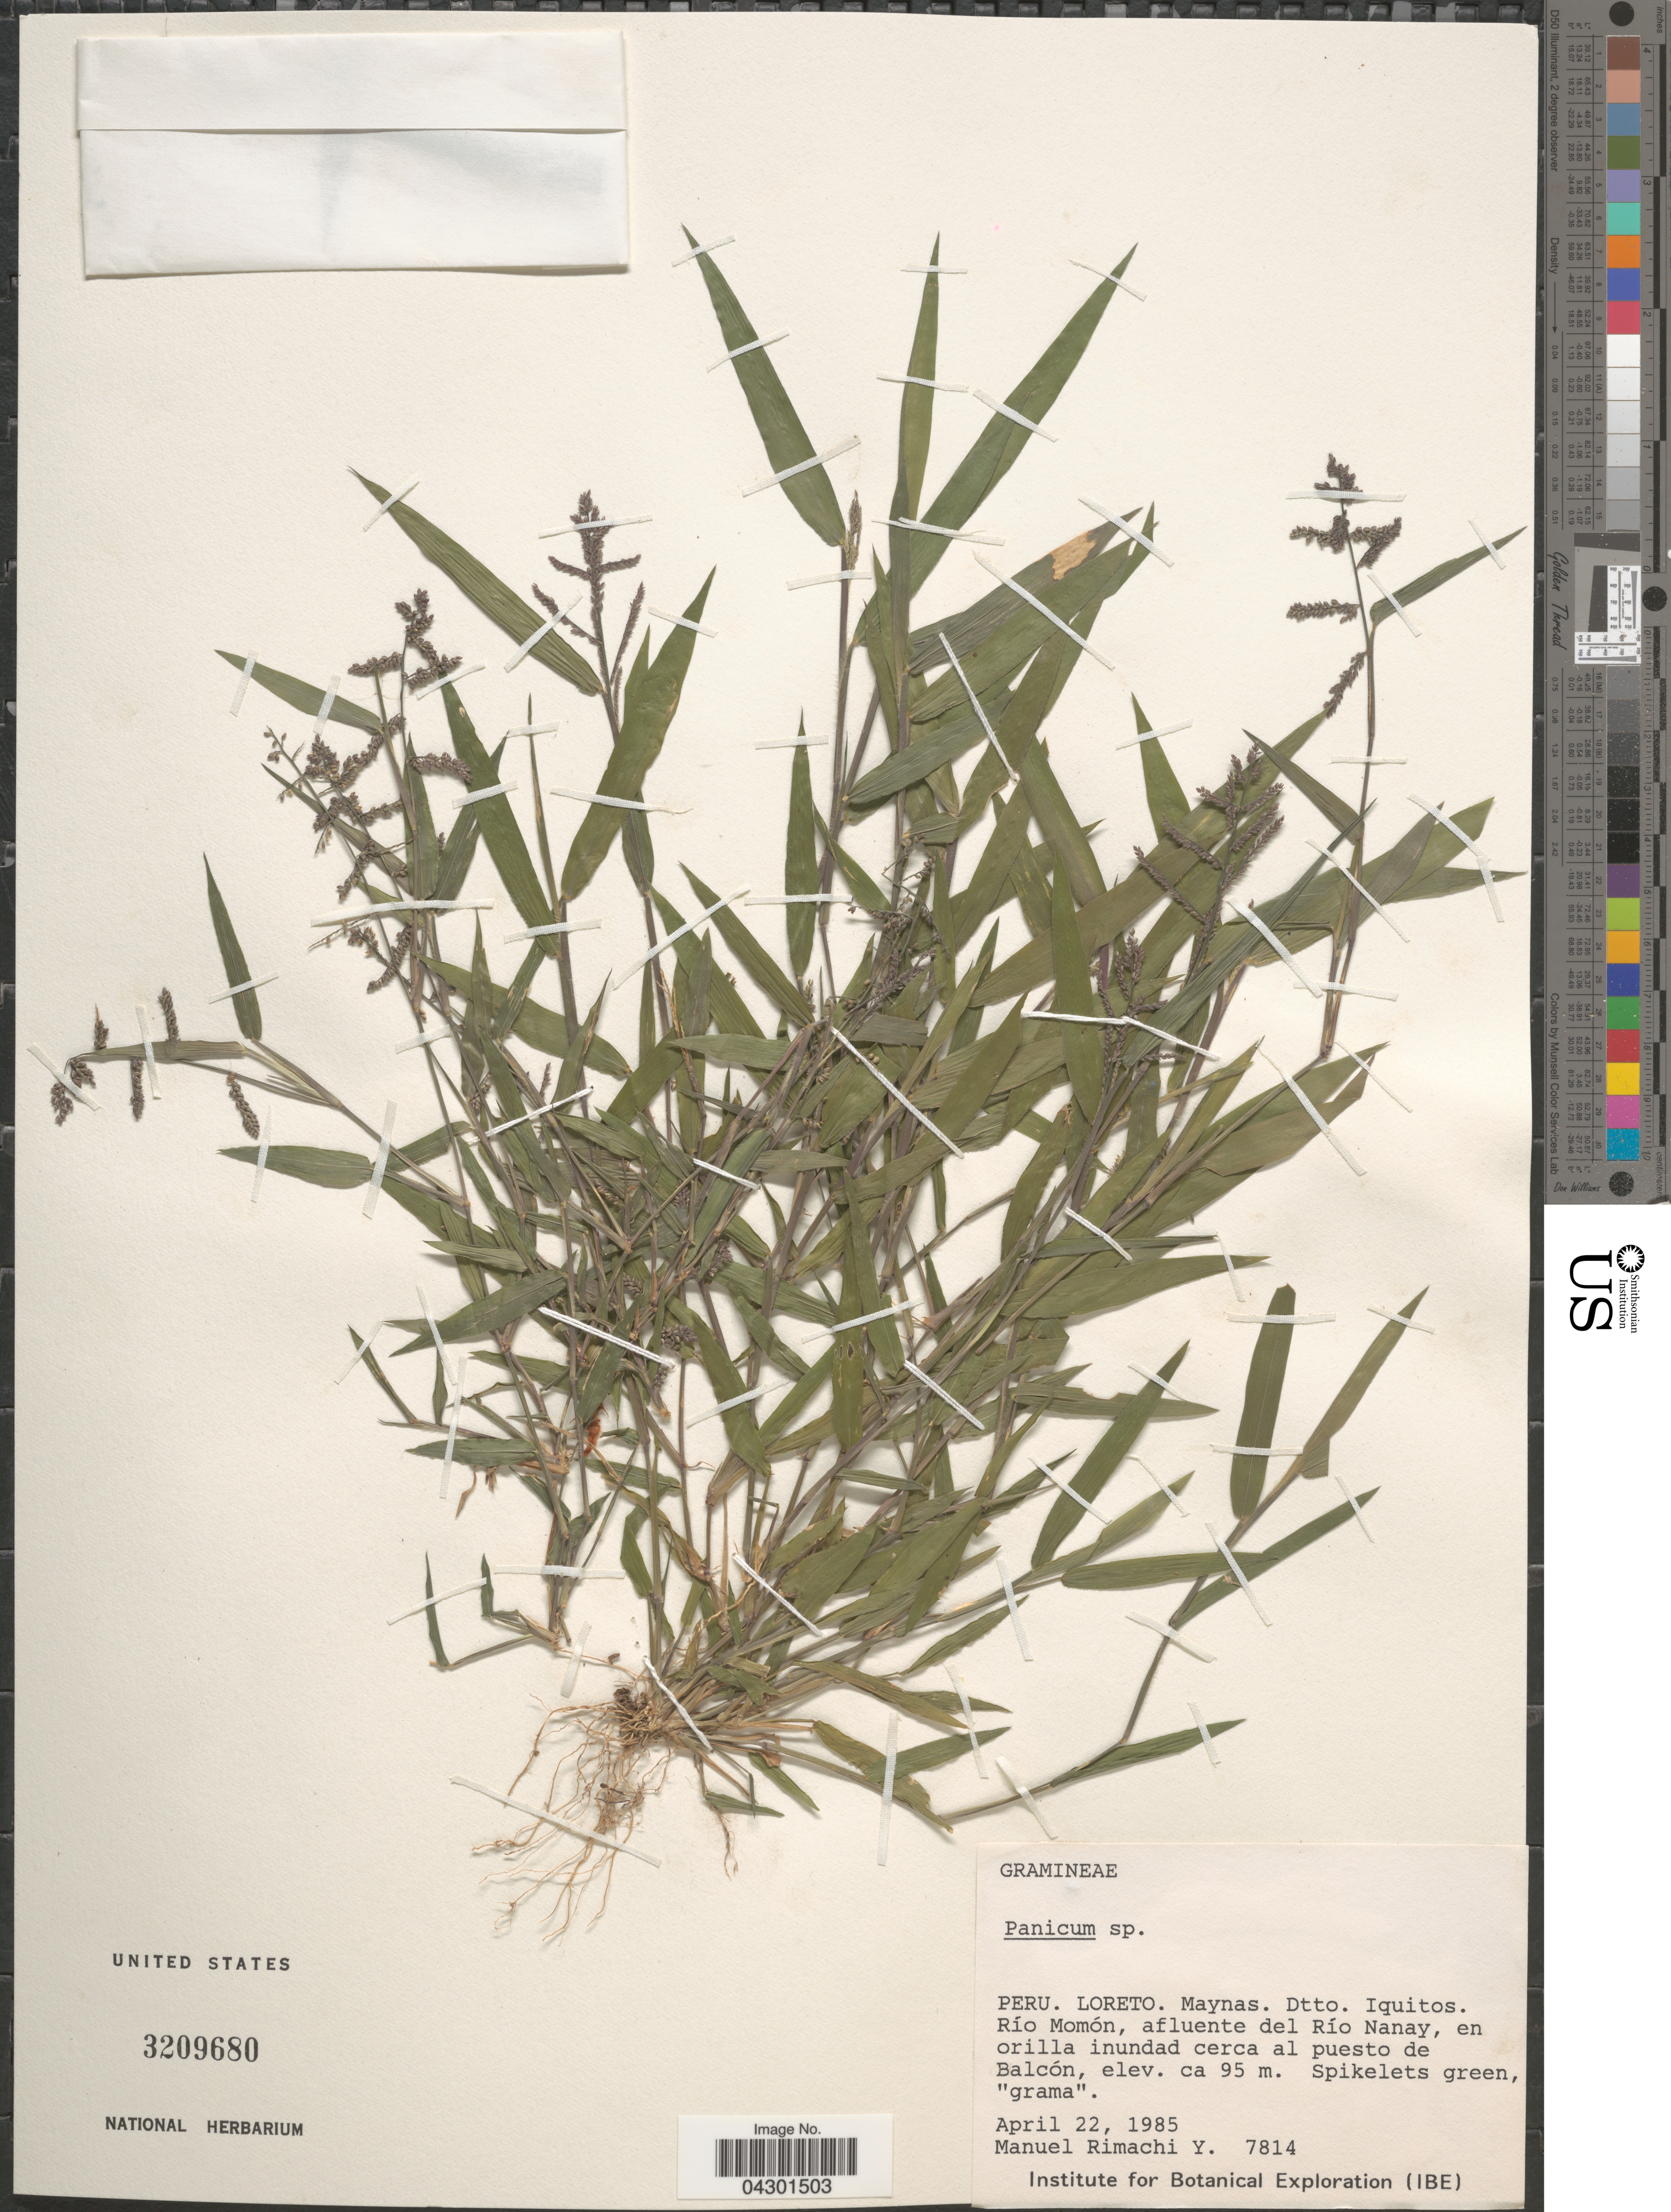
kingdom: Plantae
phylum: Tracheophyta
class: Liliopsida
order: Poales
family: Poaceae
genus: Panicum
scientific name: Panicum sp.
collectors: M. Rimachi Y.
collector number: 7814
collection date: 1985-04-22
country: Peru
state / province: Loreto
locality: Maynas. Dtto. Iquitos. Río Momón, afluente del Río Nanay, en orilla inundad cerca al puesto de Balcón. Institute for Botanical Exploration (IBE).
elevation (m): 95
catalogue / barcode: US 3209680